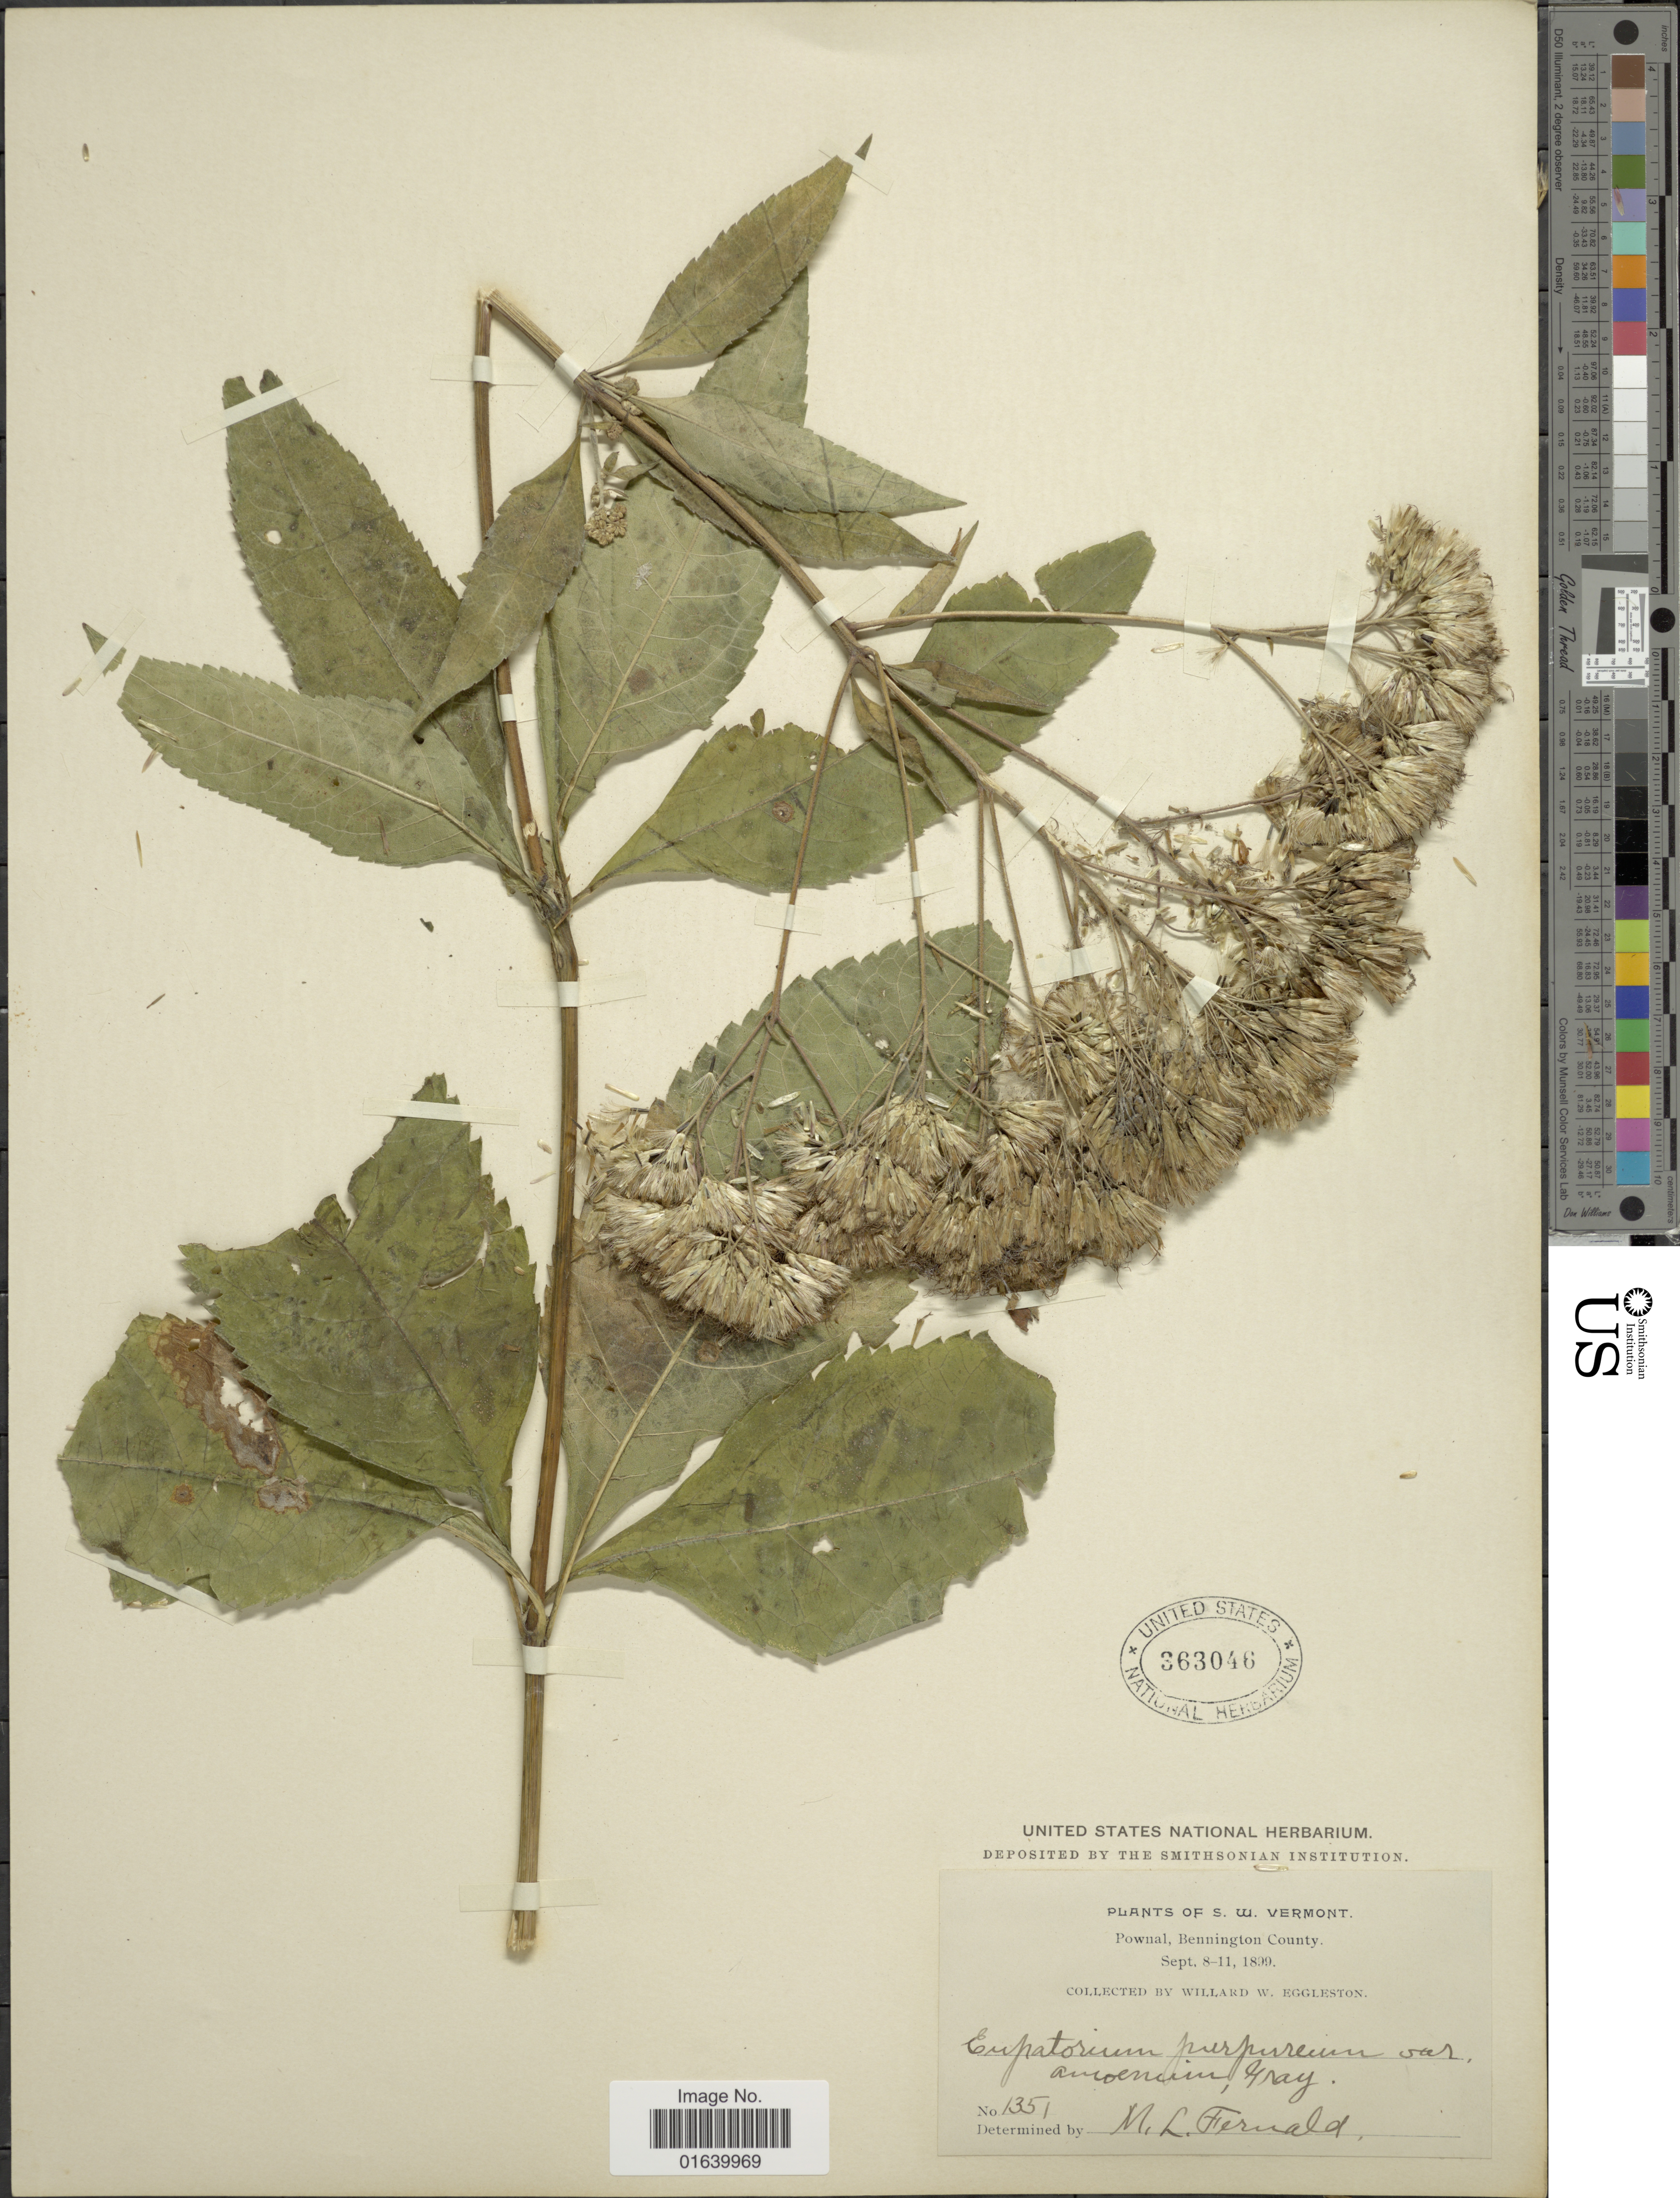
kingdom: Plantae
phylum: Tracheophyta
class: Magnoliopsida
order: Asterales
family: Asteraceae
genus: Eupatorium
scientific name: Eupatorium purpureum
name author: (L.) E.E. Lamont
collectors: W. W. Eggleston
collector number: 1351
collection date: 1899-09-08/1899-09-11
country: United States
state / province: Vermont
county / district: Bennington County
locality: S.W. of Vermont, Pownal.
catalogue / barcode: US 363046